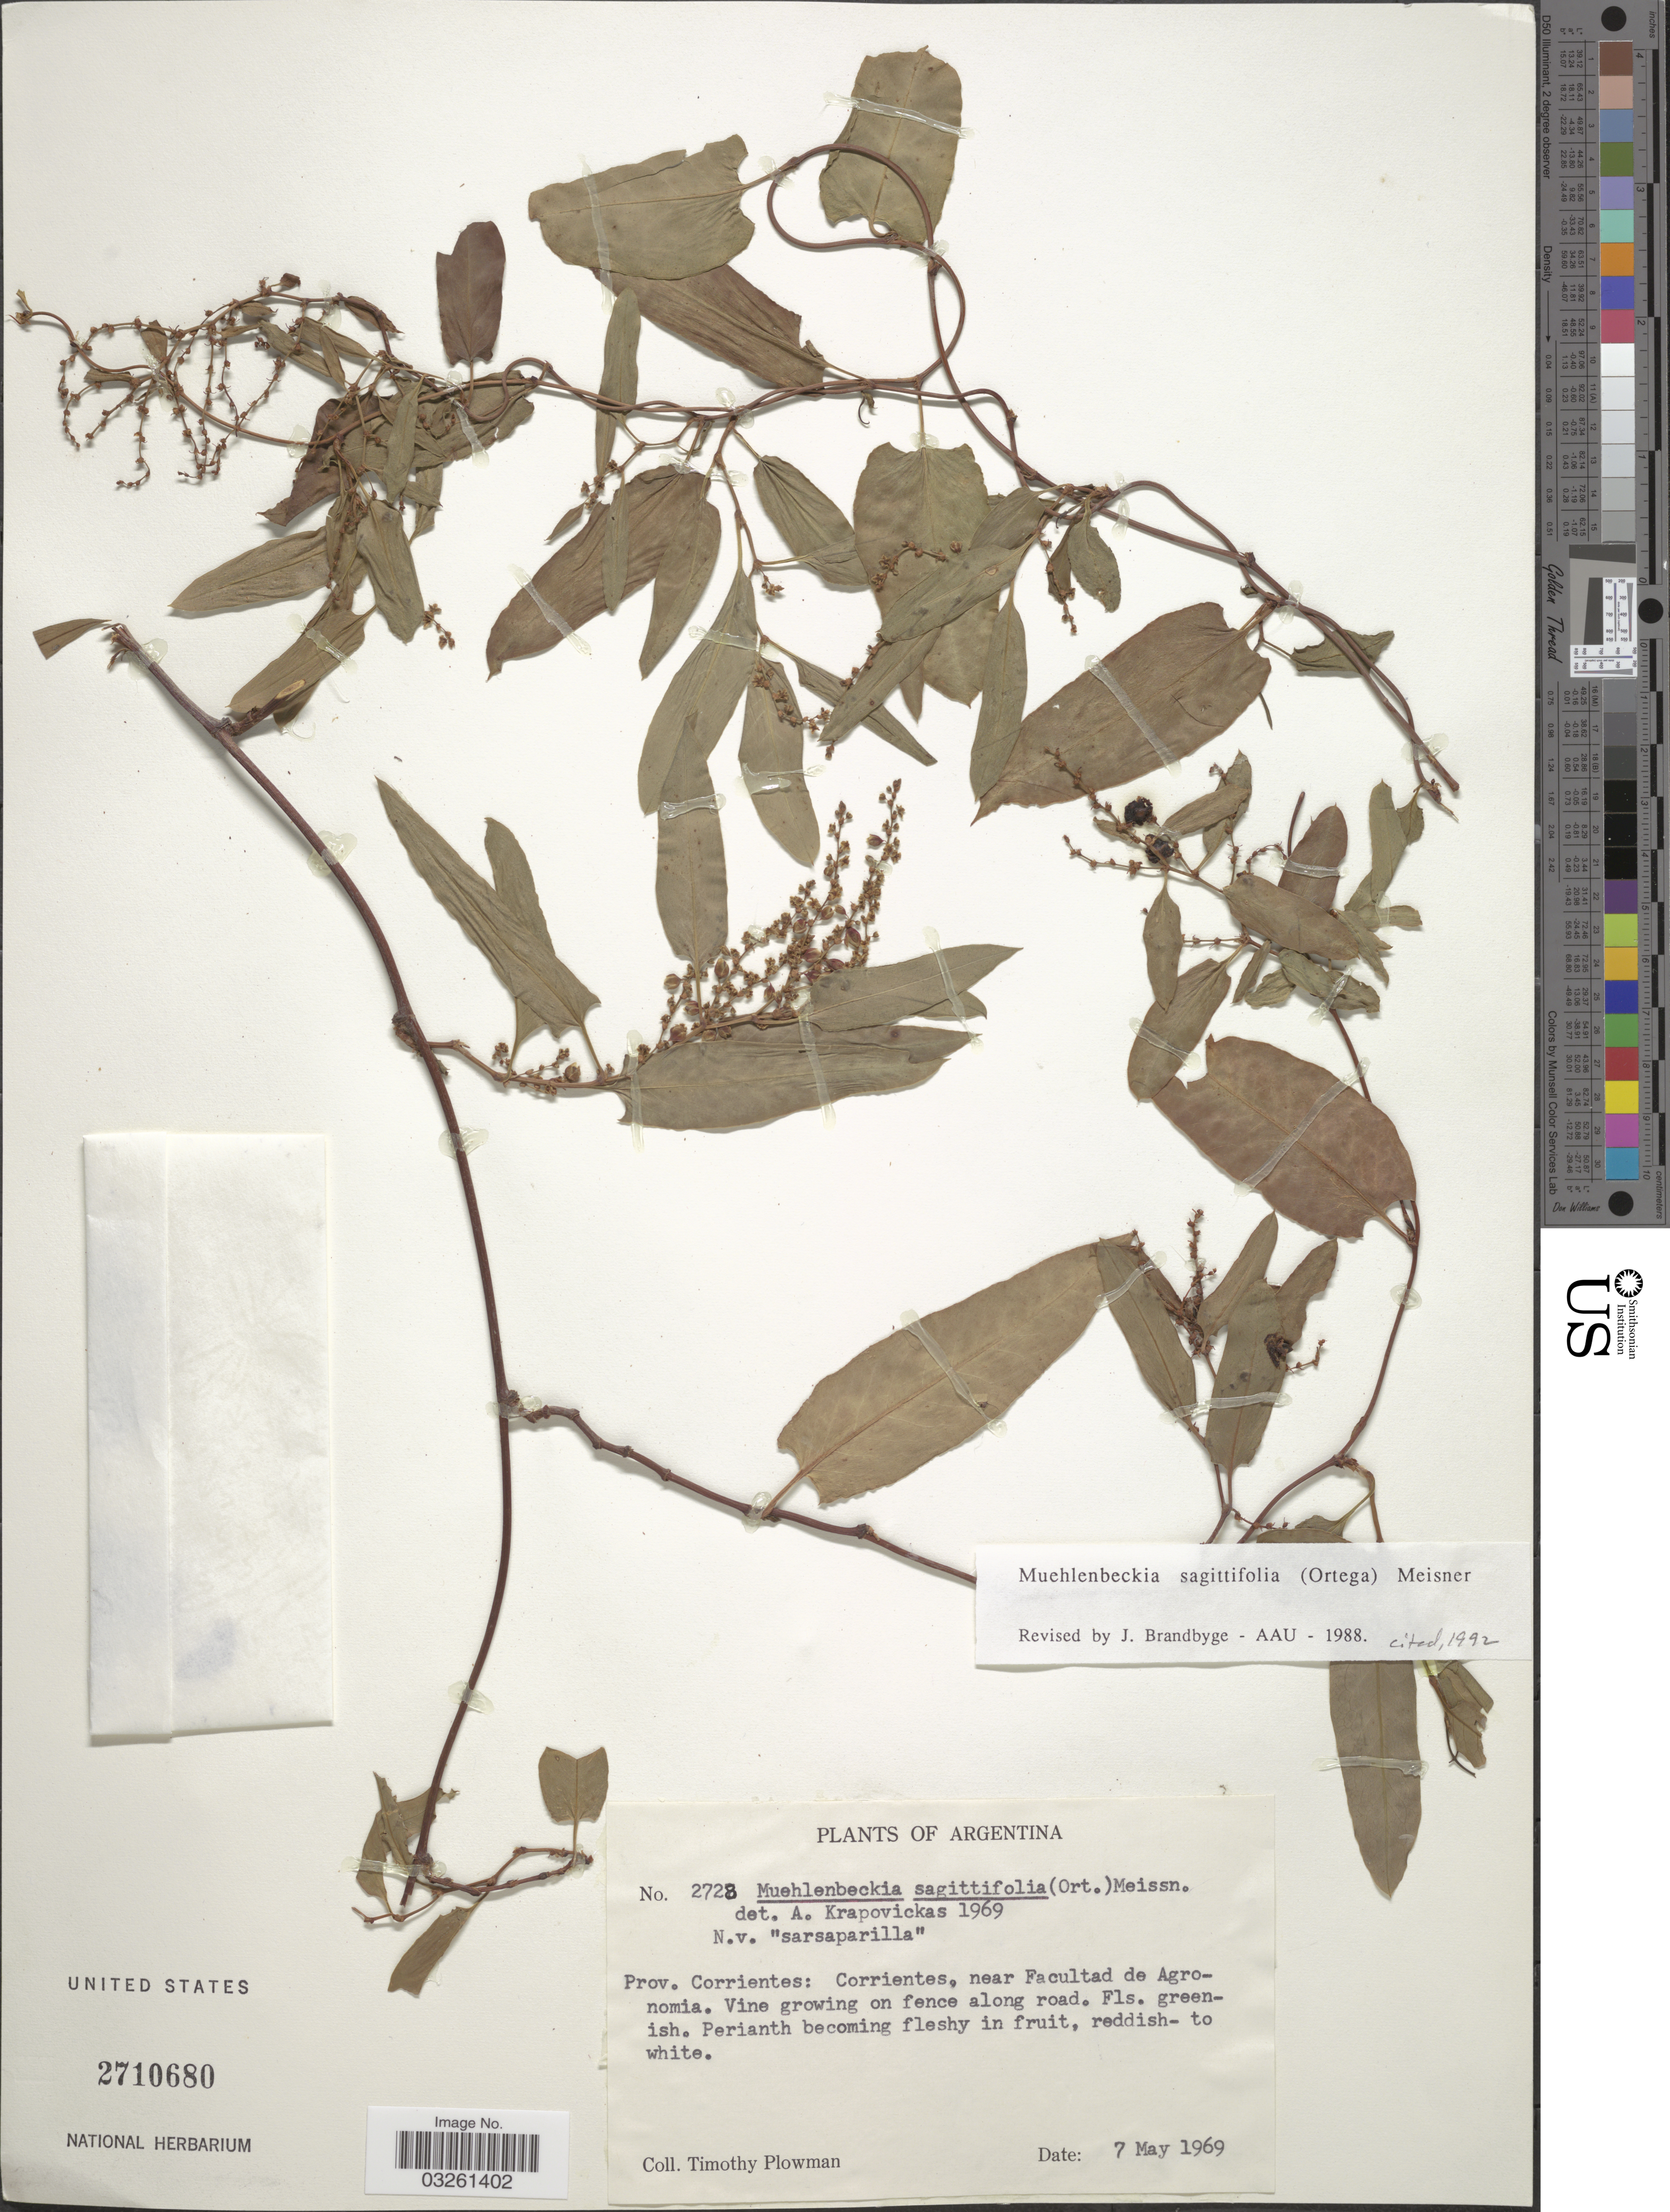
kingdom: Plantae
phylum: Tracheophyta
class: Magnoliopsida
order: Caryophyllales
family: Polygonaceae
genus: Muehlenbeckia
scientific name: Muehlenbeckia sagittifolia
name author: (Ortega) Meisn.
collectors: T. Plowman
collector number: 2728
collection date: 1969-05-07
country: Argentina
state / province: Corrientes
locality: Corrientes, near Facultad de Agronomia.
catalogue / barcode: US 2710680